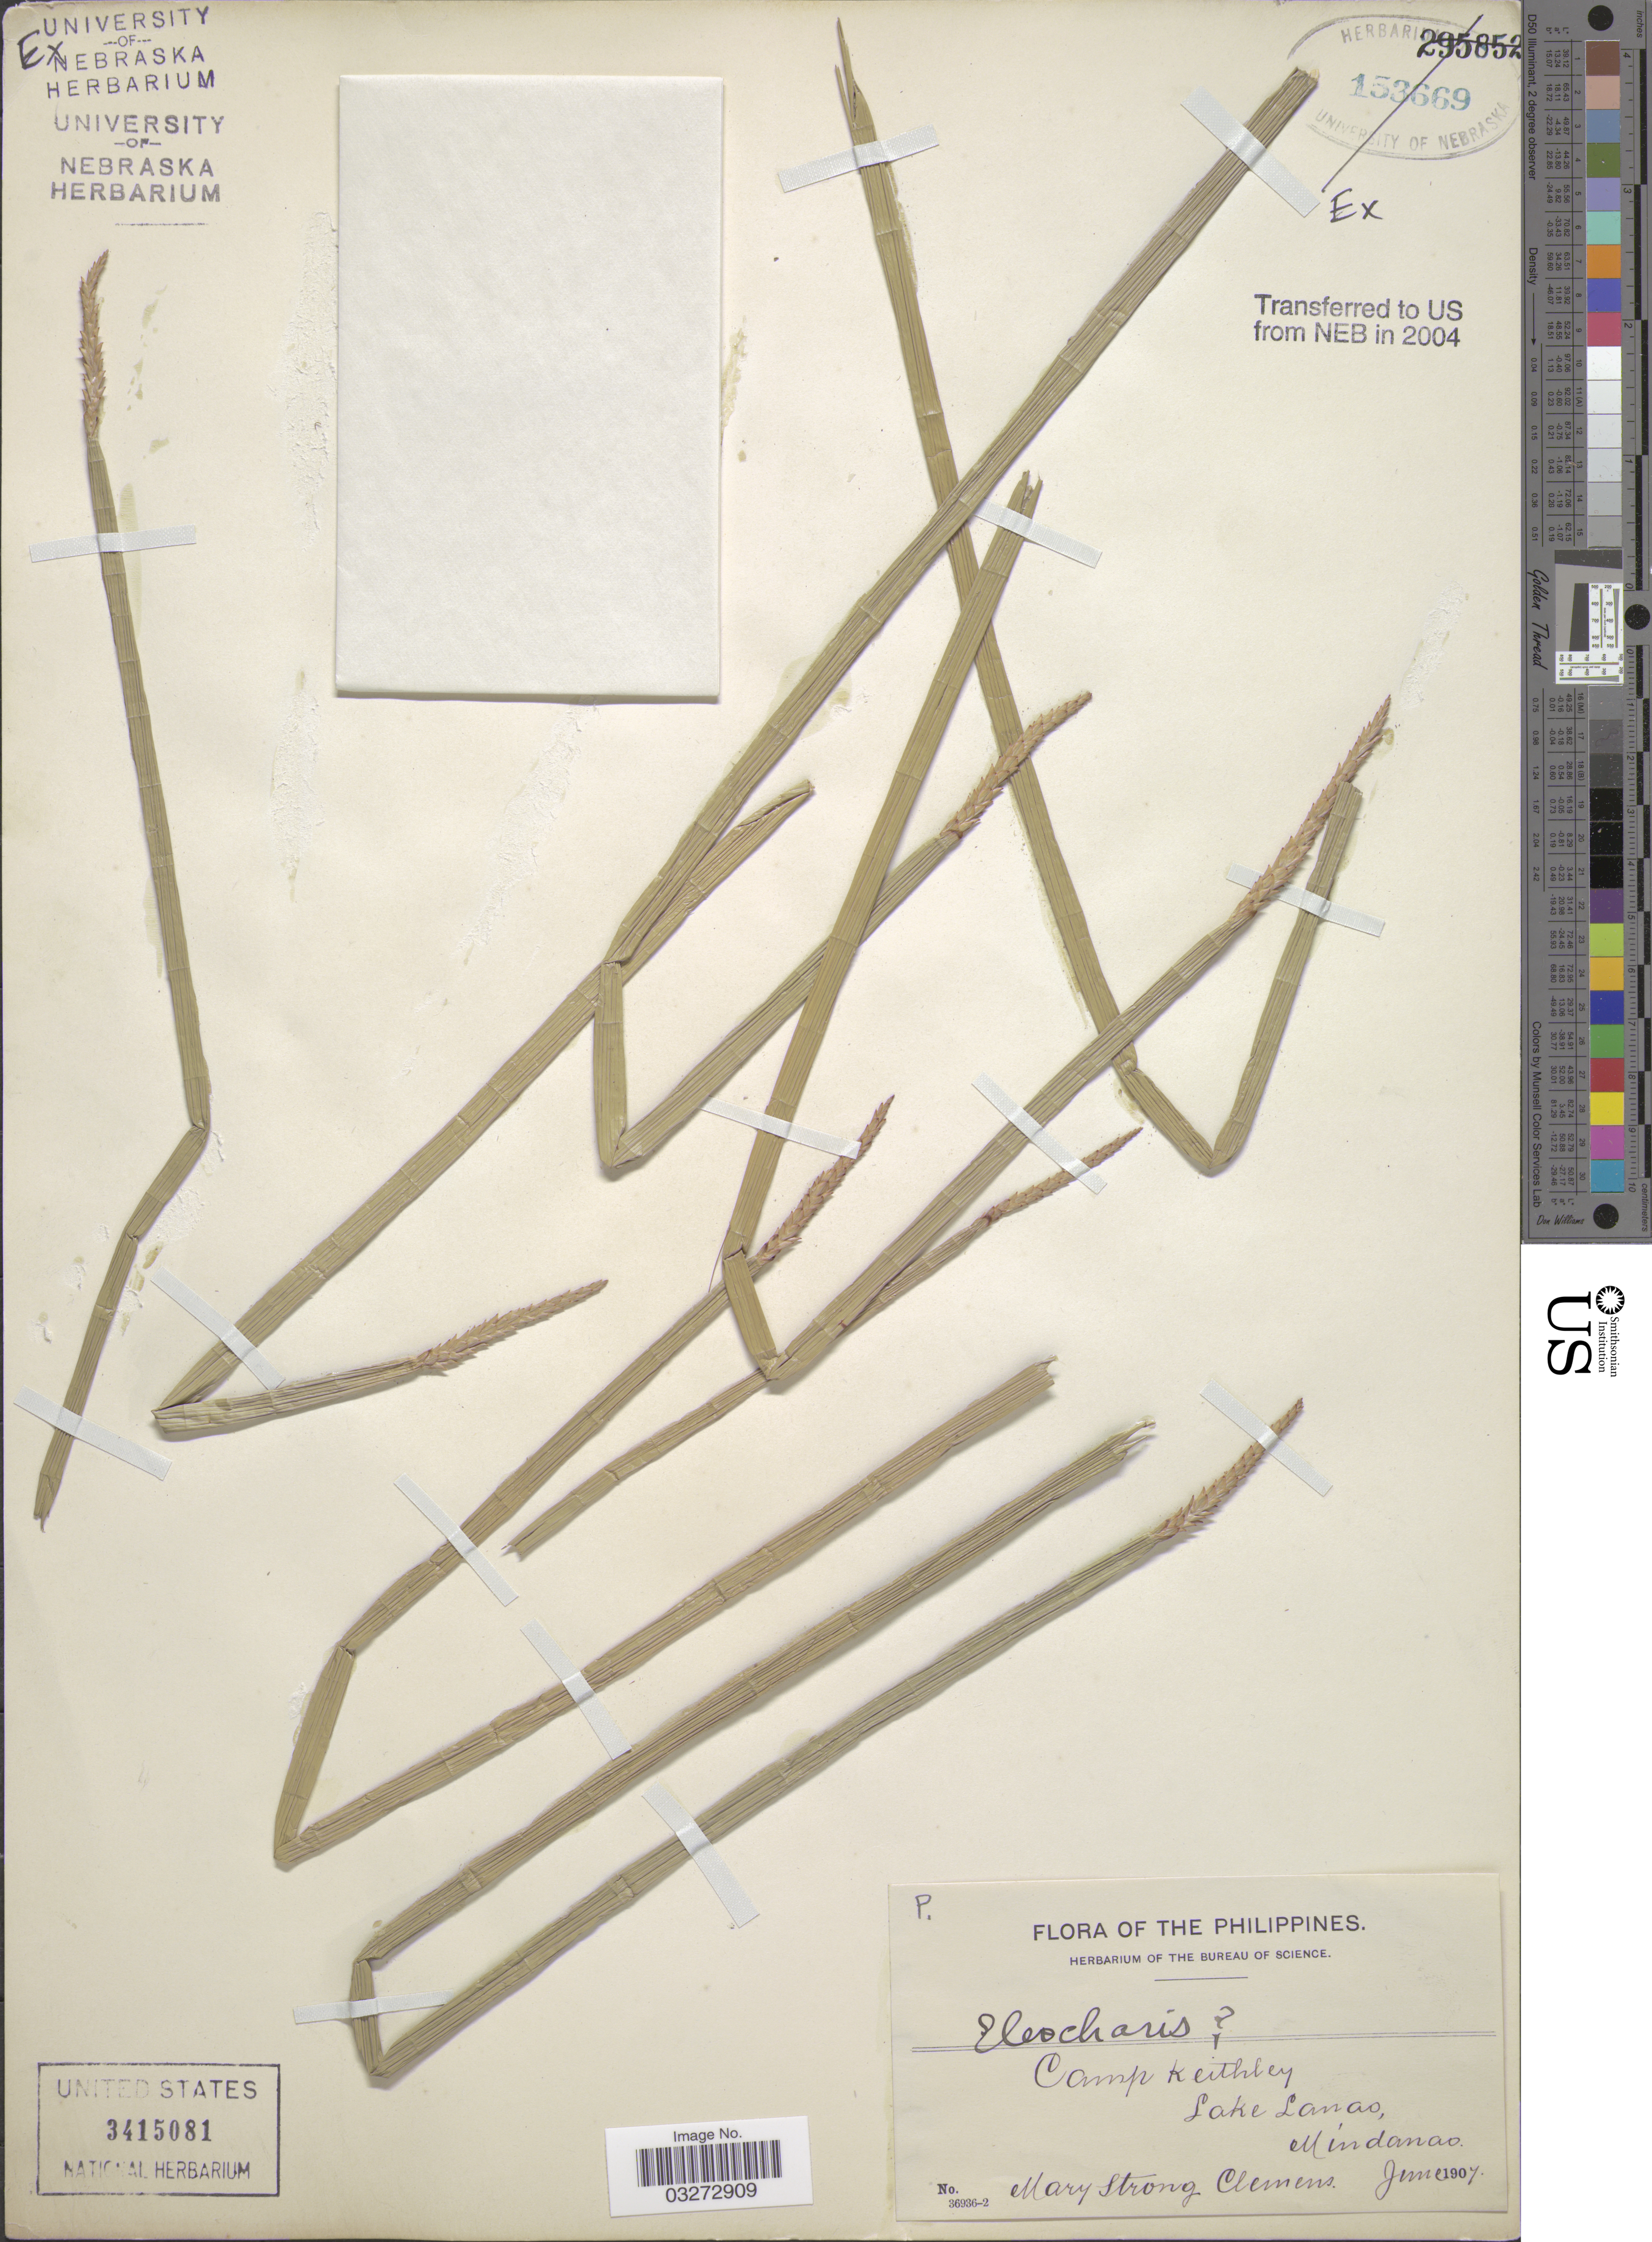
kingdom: Plantae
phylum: Tracheophyta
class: Liliopsida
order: Poales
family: Cyperaceae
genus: Eleocharis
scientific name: Eleocharis dulcis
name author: (Burm. f.) Trin. ex Hensch.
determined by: Strong, Mark T., (BOT), Smithsonian Institution - National Museum of Natural History (UNITED STATES)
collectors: M. S. Clemens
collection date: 1907-06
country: Philippines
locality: Camp Keithley. Lake Lanao, Mindanao.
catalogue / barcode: US 3415081